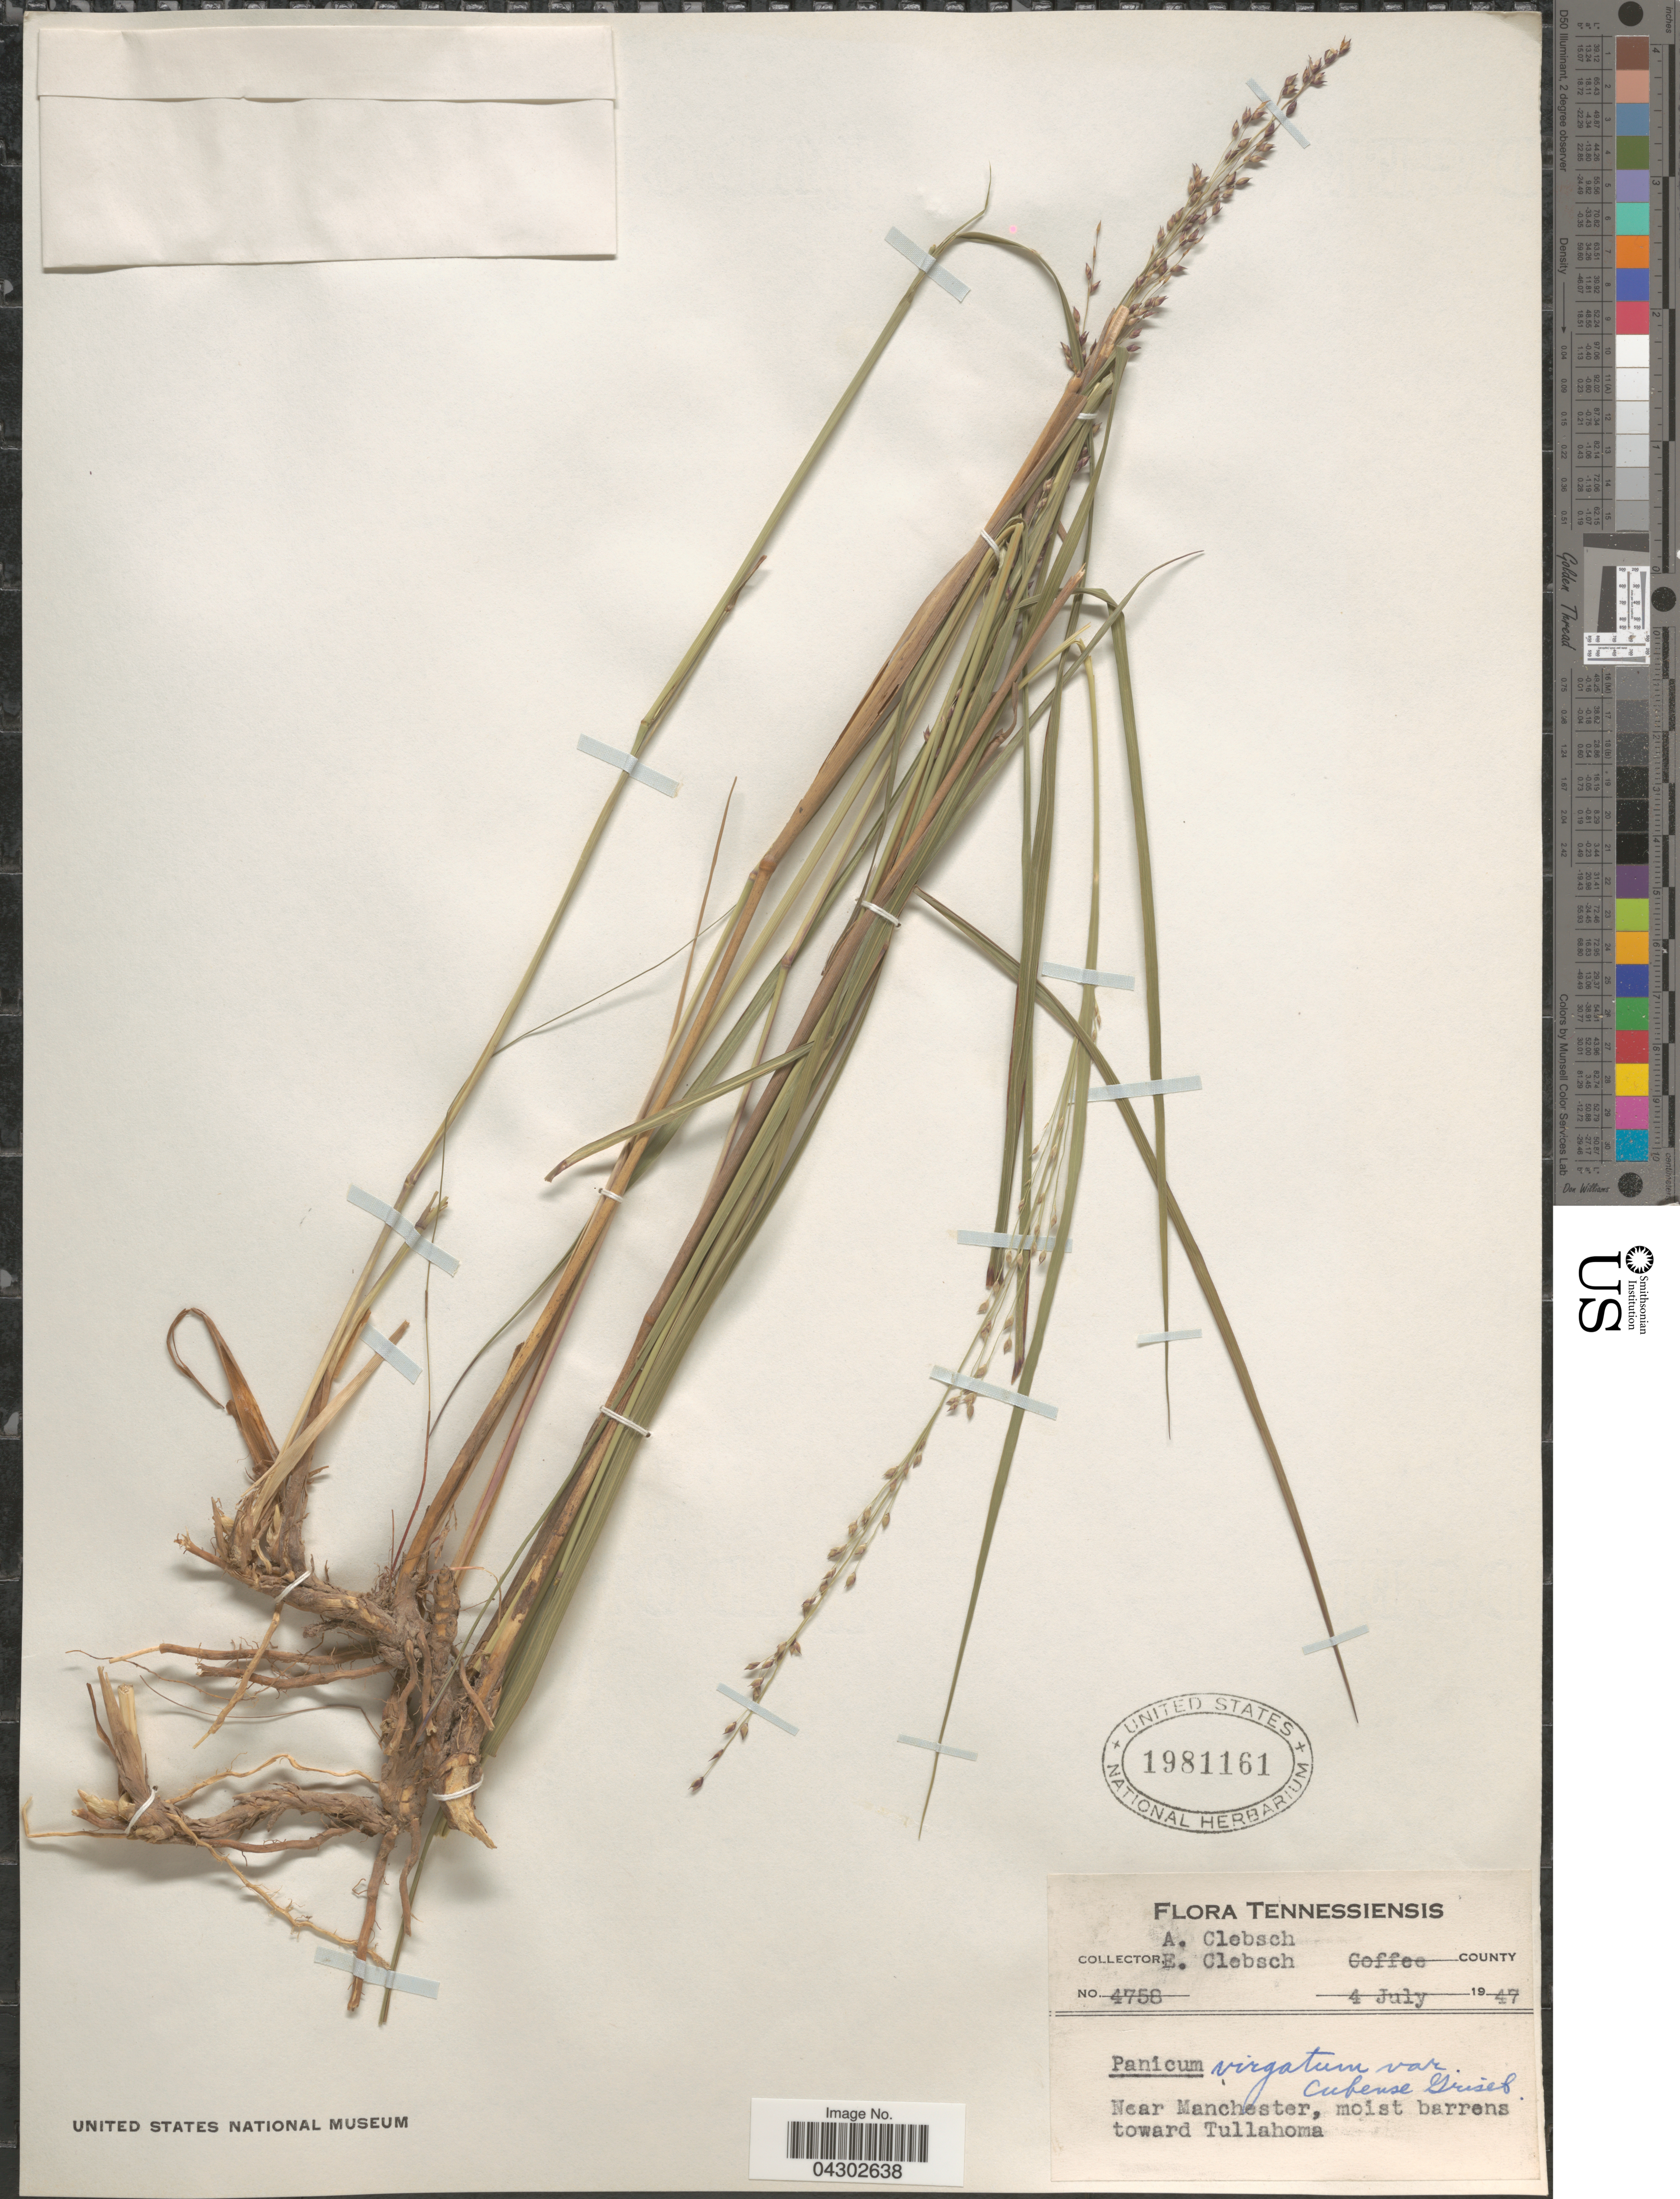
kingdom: Plantae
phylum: Tracheophyta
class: Liliopsida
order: Poales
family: Poaceae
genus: Panicum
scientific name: Panicum virgatum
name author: L.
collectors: A. Clebsch & E. Clebsch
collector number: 4758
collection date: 1947-07-04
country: United States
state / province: Tennessee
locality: Coffee County. Near Manchester, moist barrens toward Tullahoma.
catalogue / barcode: US 1981161